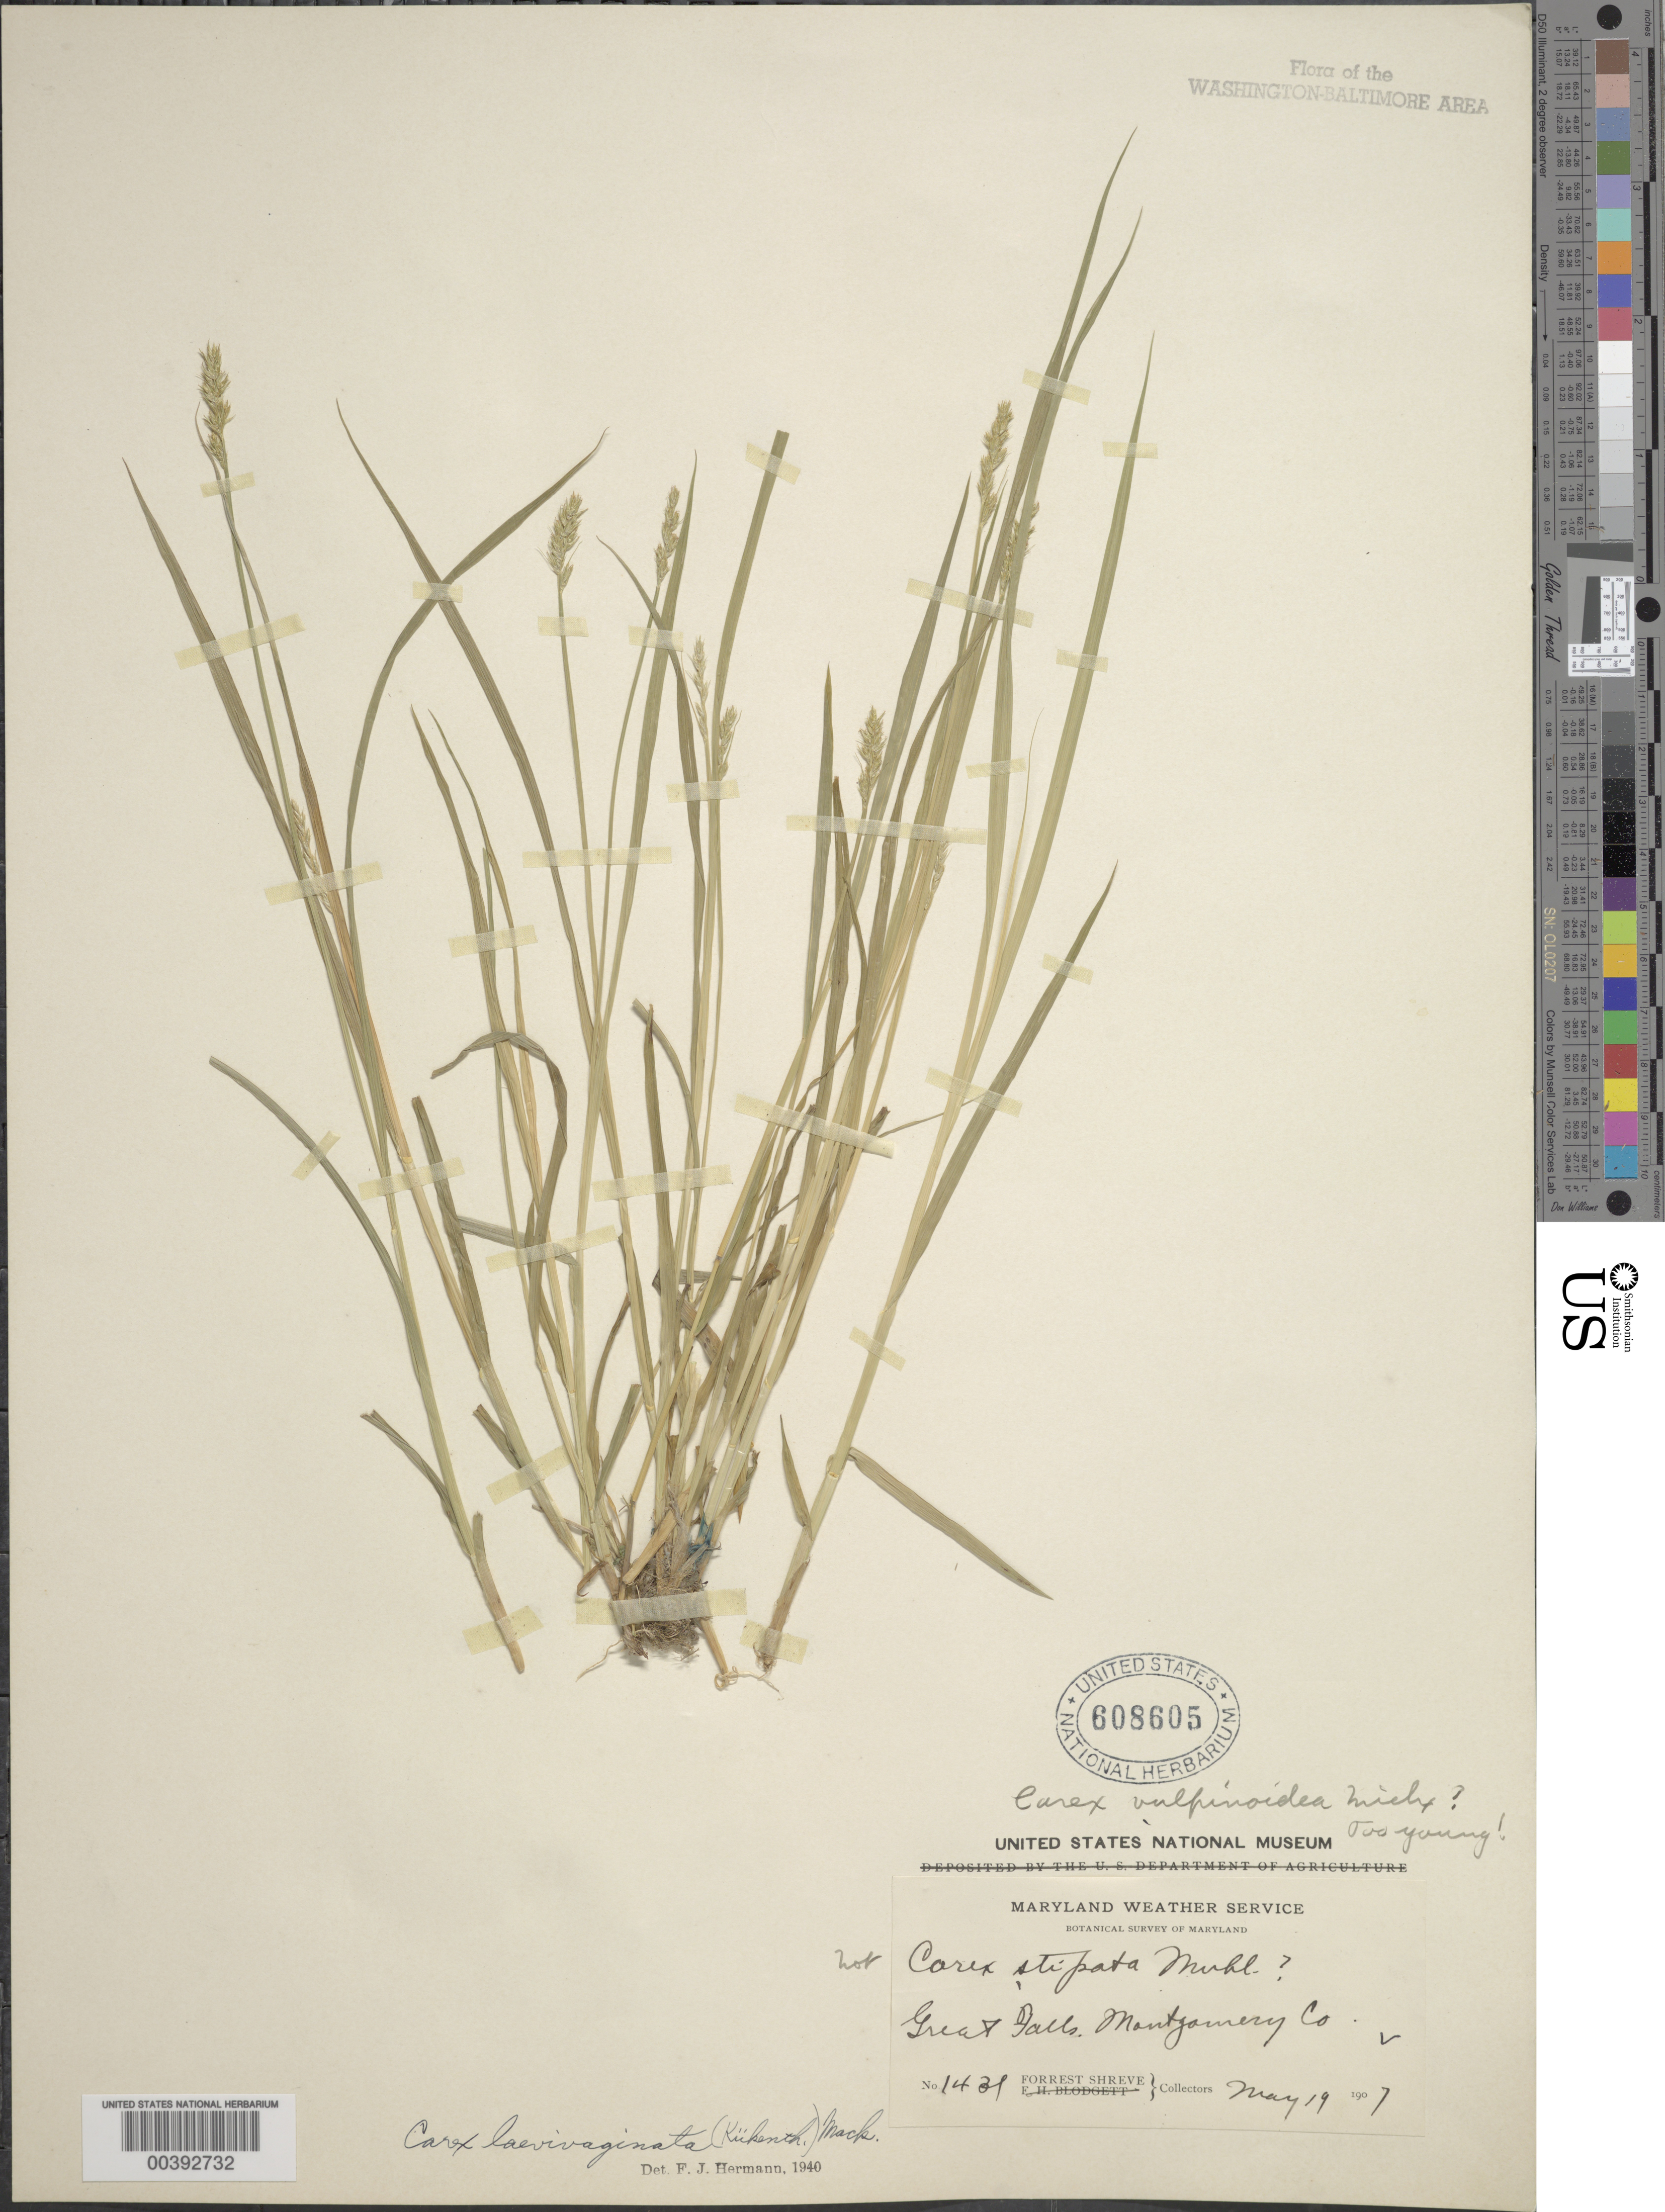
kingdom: Plantae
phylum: Tracheophyta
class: Liliopsida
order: Poales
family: Cyperaceae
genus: Carex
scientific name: Carex laevivaginata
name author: (Kük.) Mack.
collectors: F. Shreve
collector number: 1431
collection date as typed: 19 May 1907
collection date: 1907-05-19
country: United States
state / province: Maryland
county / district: Montgomery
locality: Great Falls C. & O. Canal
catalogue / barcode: US 608605